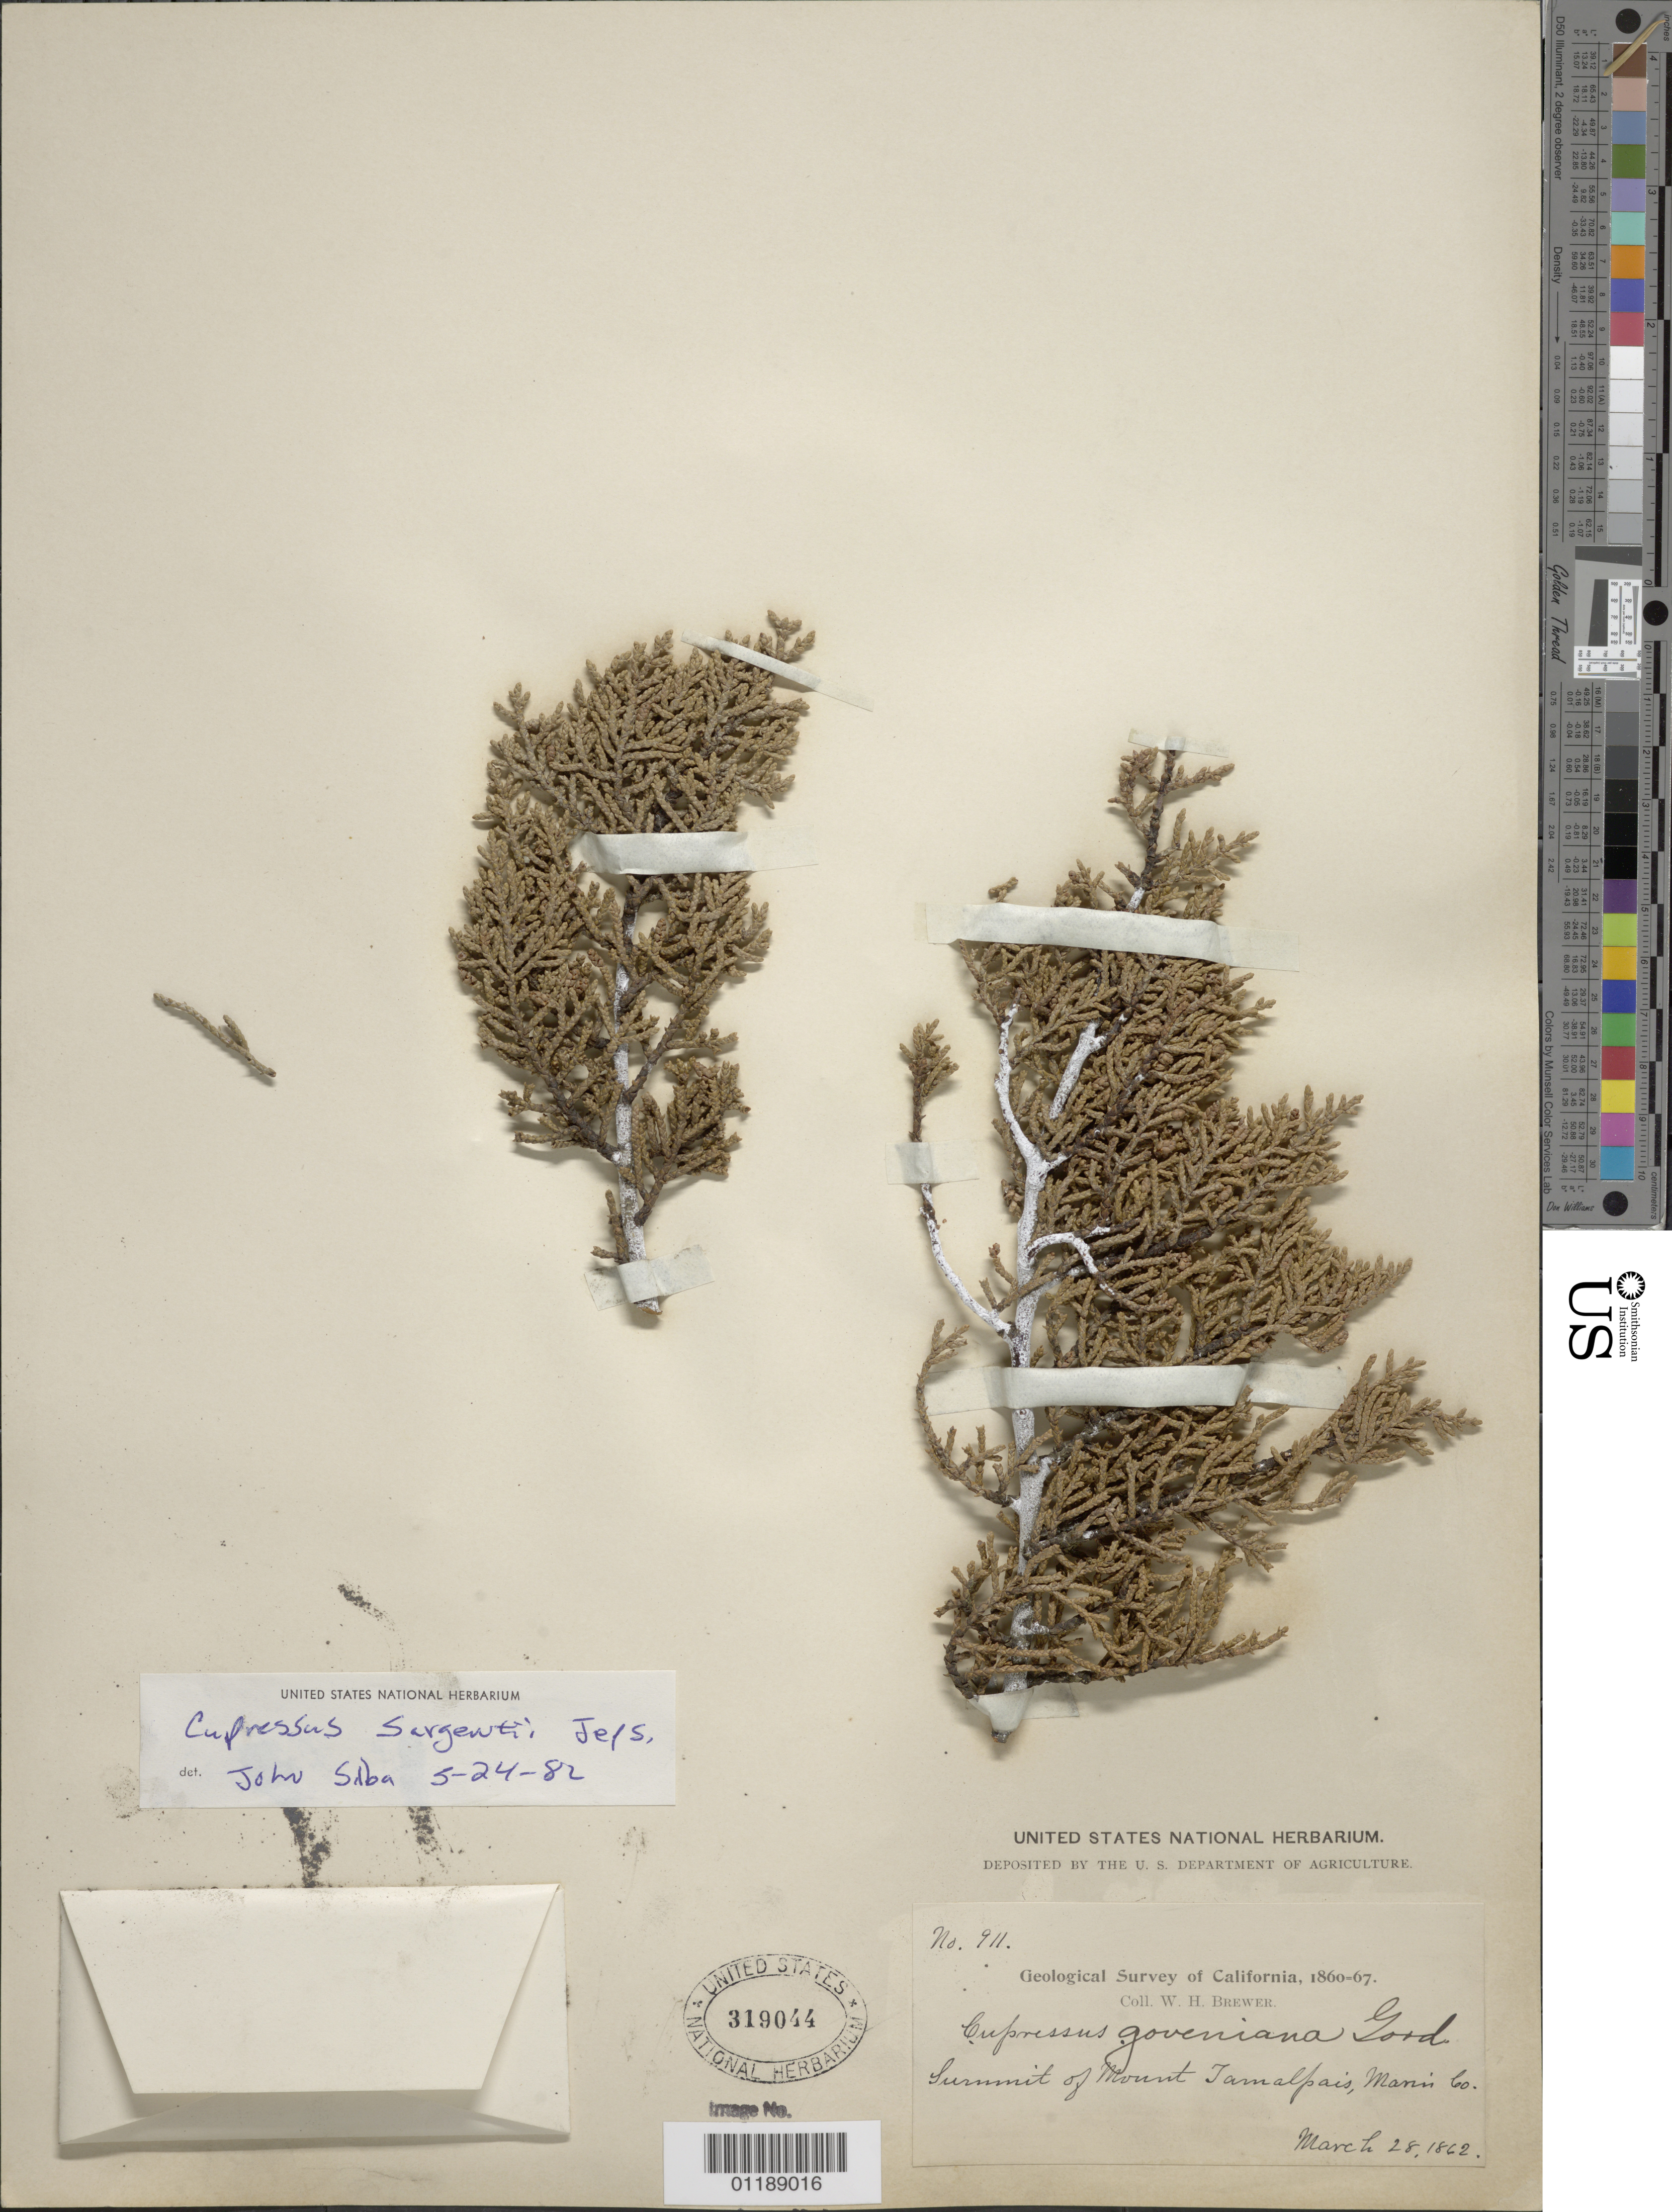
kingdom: Plantae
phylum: Tracheophyta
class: Pinopsida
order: Pinales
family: Cupressaceae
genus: Hesperocyparis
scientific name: Hesperocyparis sargentii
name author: (Jeps.) Bartel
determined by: (US) Smithsonian Institution - National Museum of Natural History - Department of Botany (UNITED STATES)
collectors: W. H. Brewer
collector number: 911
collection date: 1862-03-28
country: United States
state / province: California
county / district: Marin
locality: Summit of Mount Tamalpais.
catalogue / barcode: US 319044